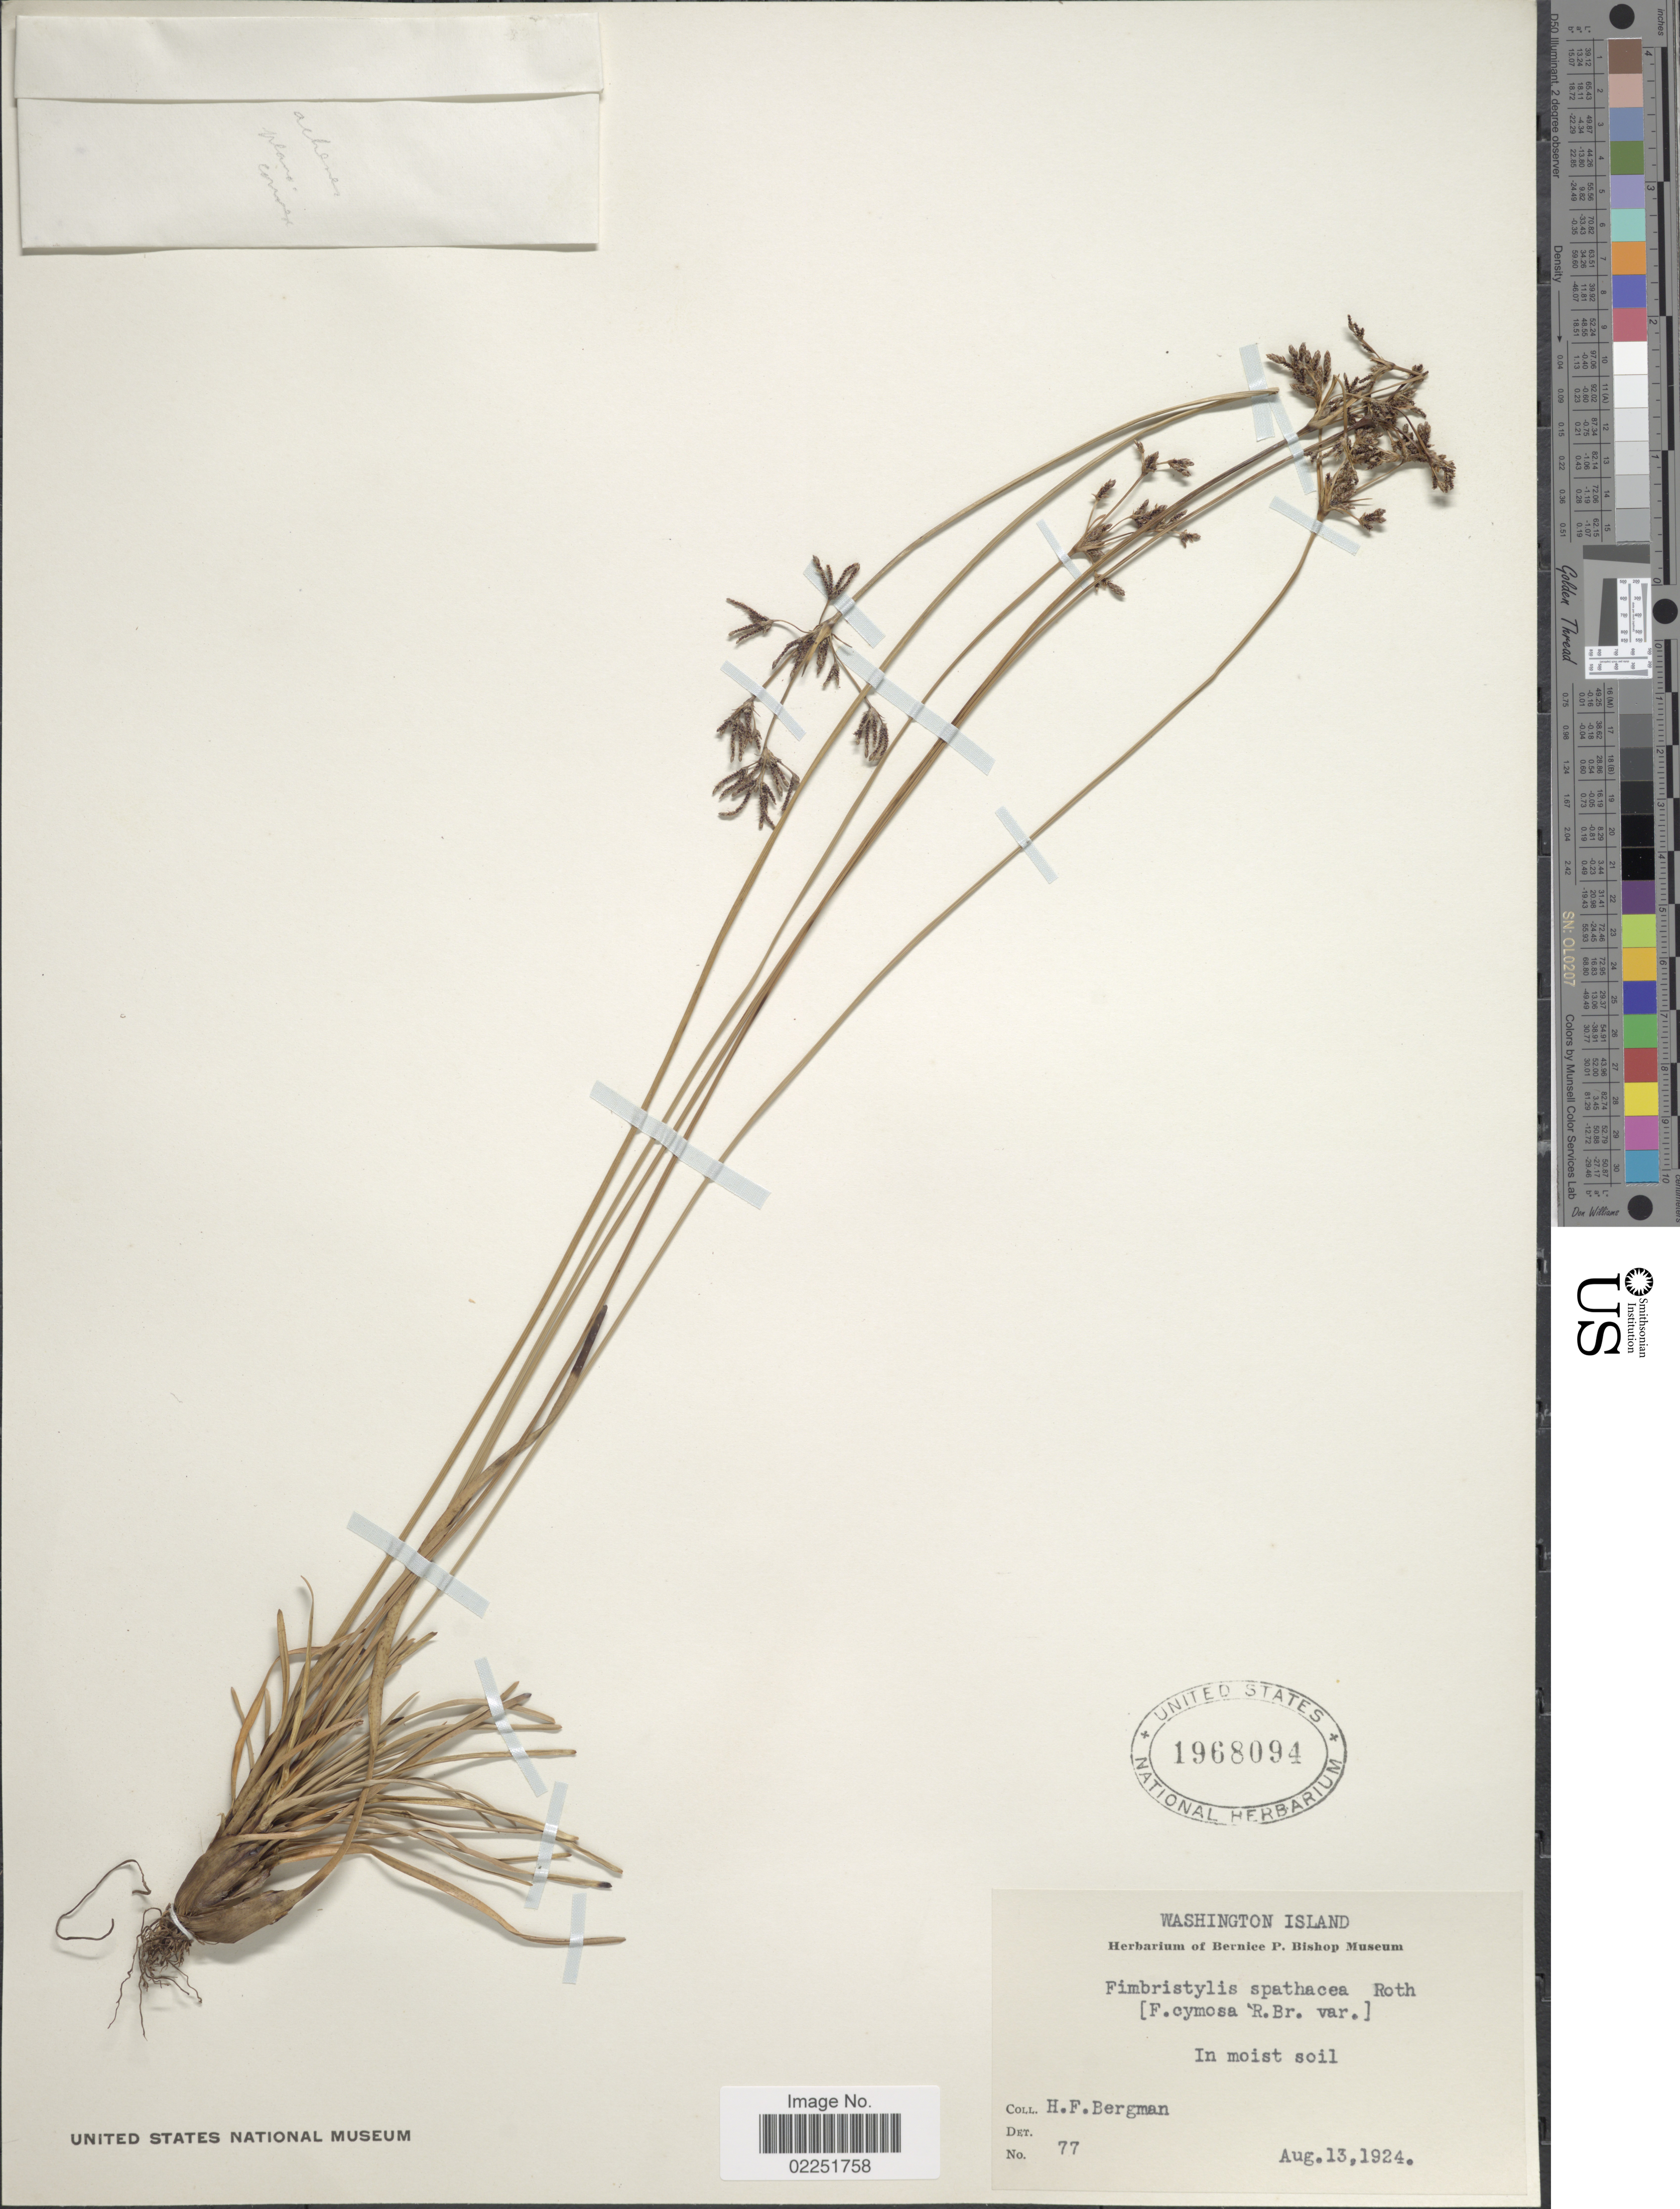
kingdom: Plantae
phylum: Tracheophyta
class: Liliopsida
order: Poales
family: Cyperaceae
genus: Fimbristylis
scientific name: Fimbristylis cymosa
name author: R. Br.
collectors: H. Bergman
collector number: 77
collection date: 1924-08-13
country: Kiribati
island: Teraina [Washington Island]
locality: Washington Island, in moist soil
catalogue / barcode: US 1968094